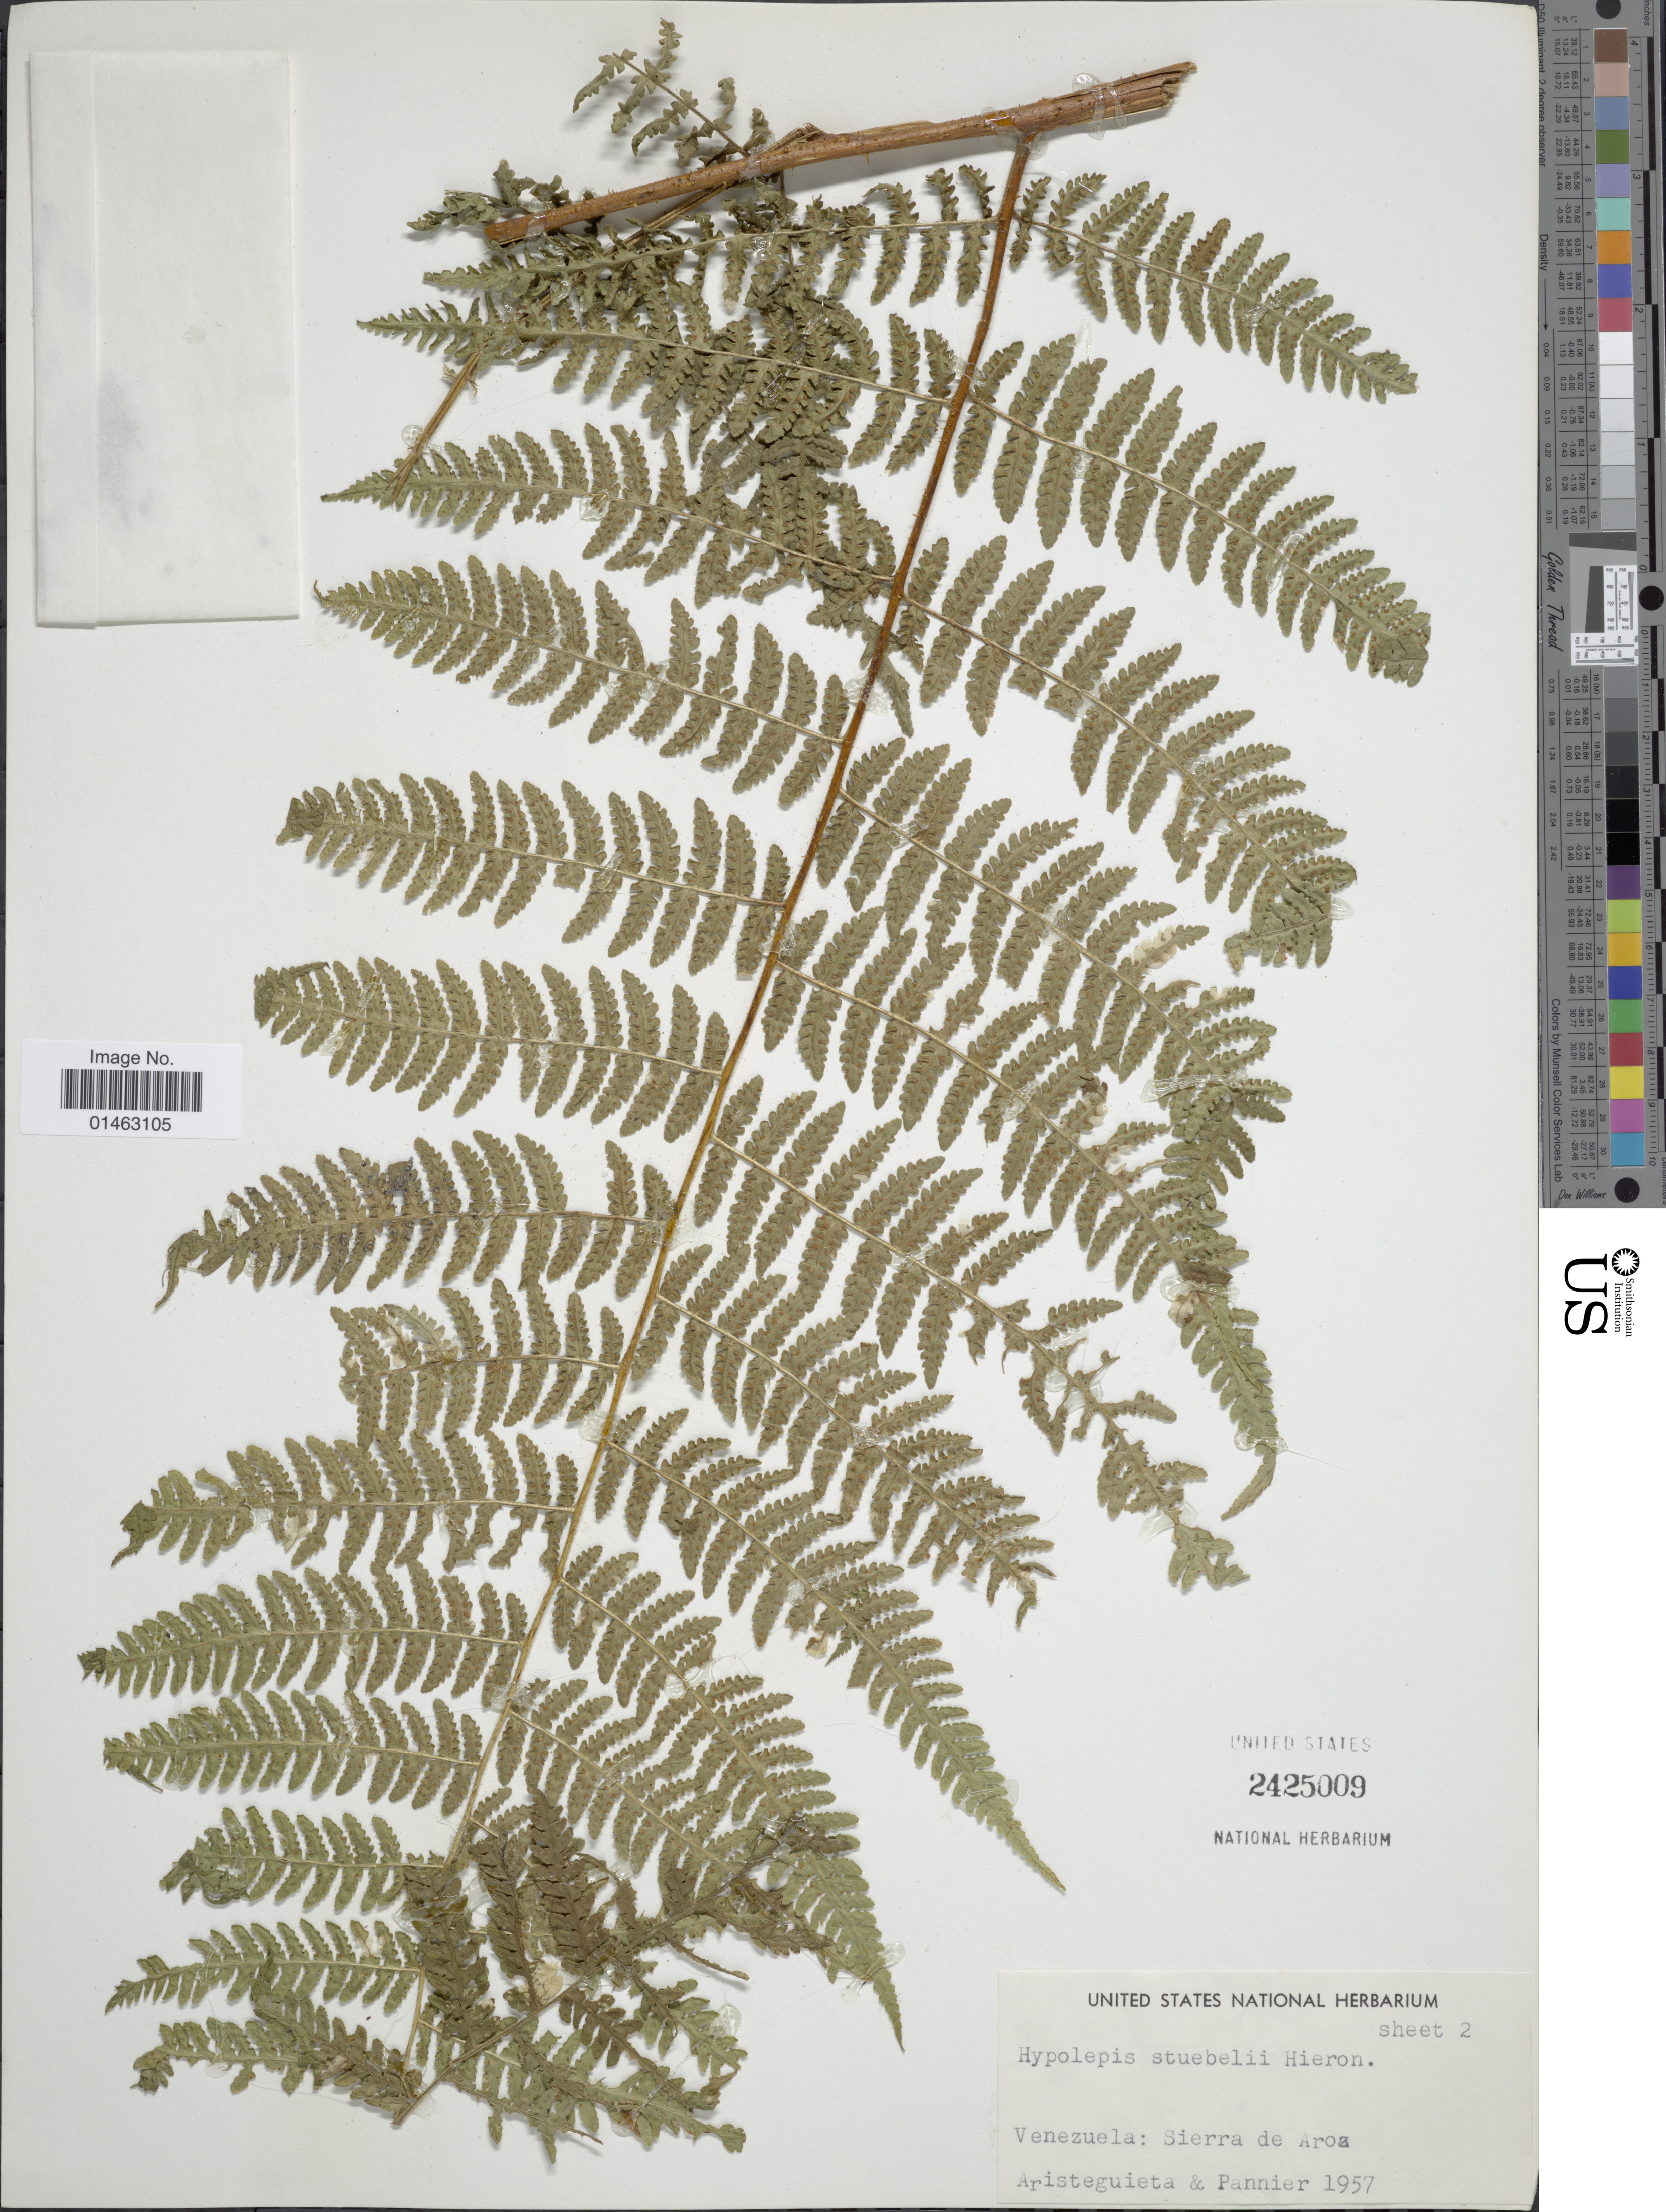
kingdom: Plantae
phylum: Tracheophyta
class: Polypodiopsida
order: Polypodiales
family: Dennstaedtiaceae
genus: Hypolepis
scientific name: Hypolepis steubelii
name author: Hieron.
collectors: -. Aristeguieta & Pannier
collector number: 1957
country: Venezuela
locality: Sierra de Aroz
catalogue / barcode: US 2425009